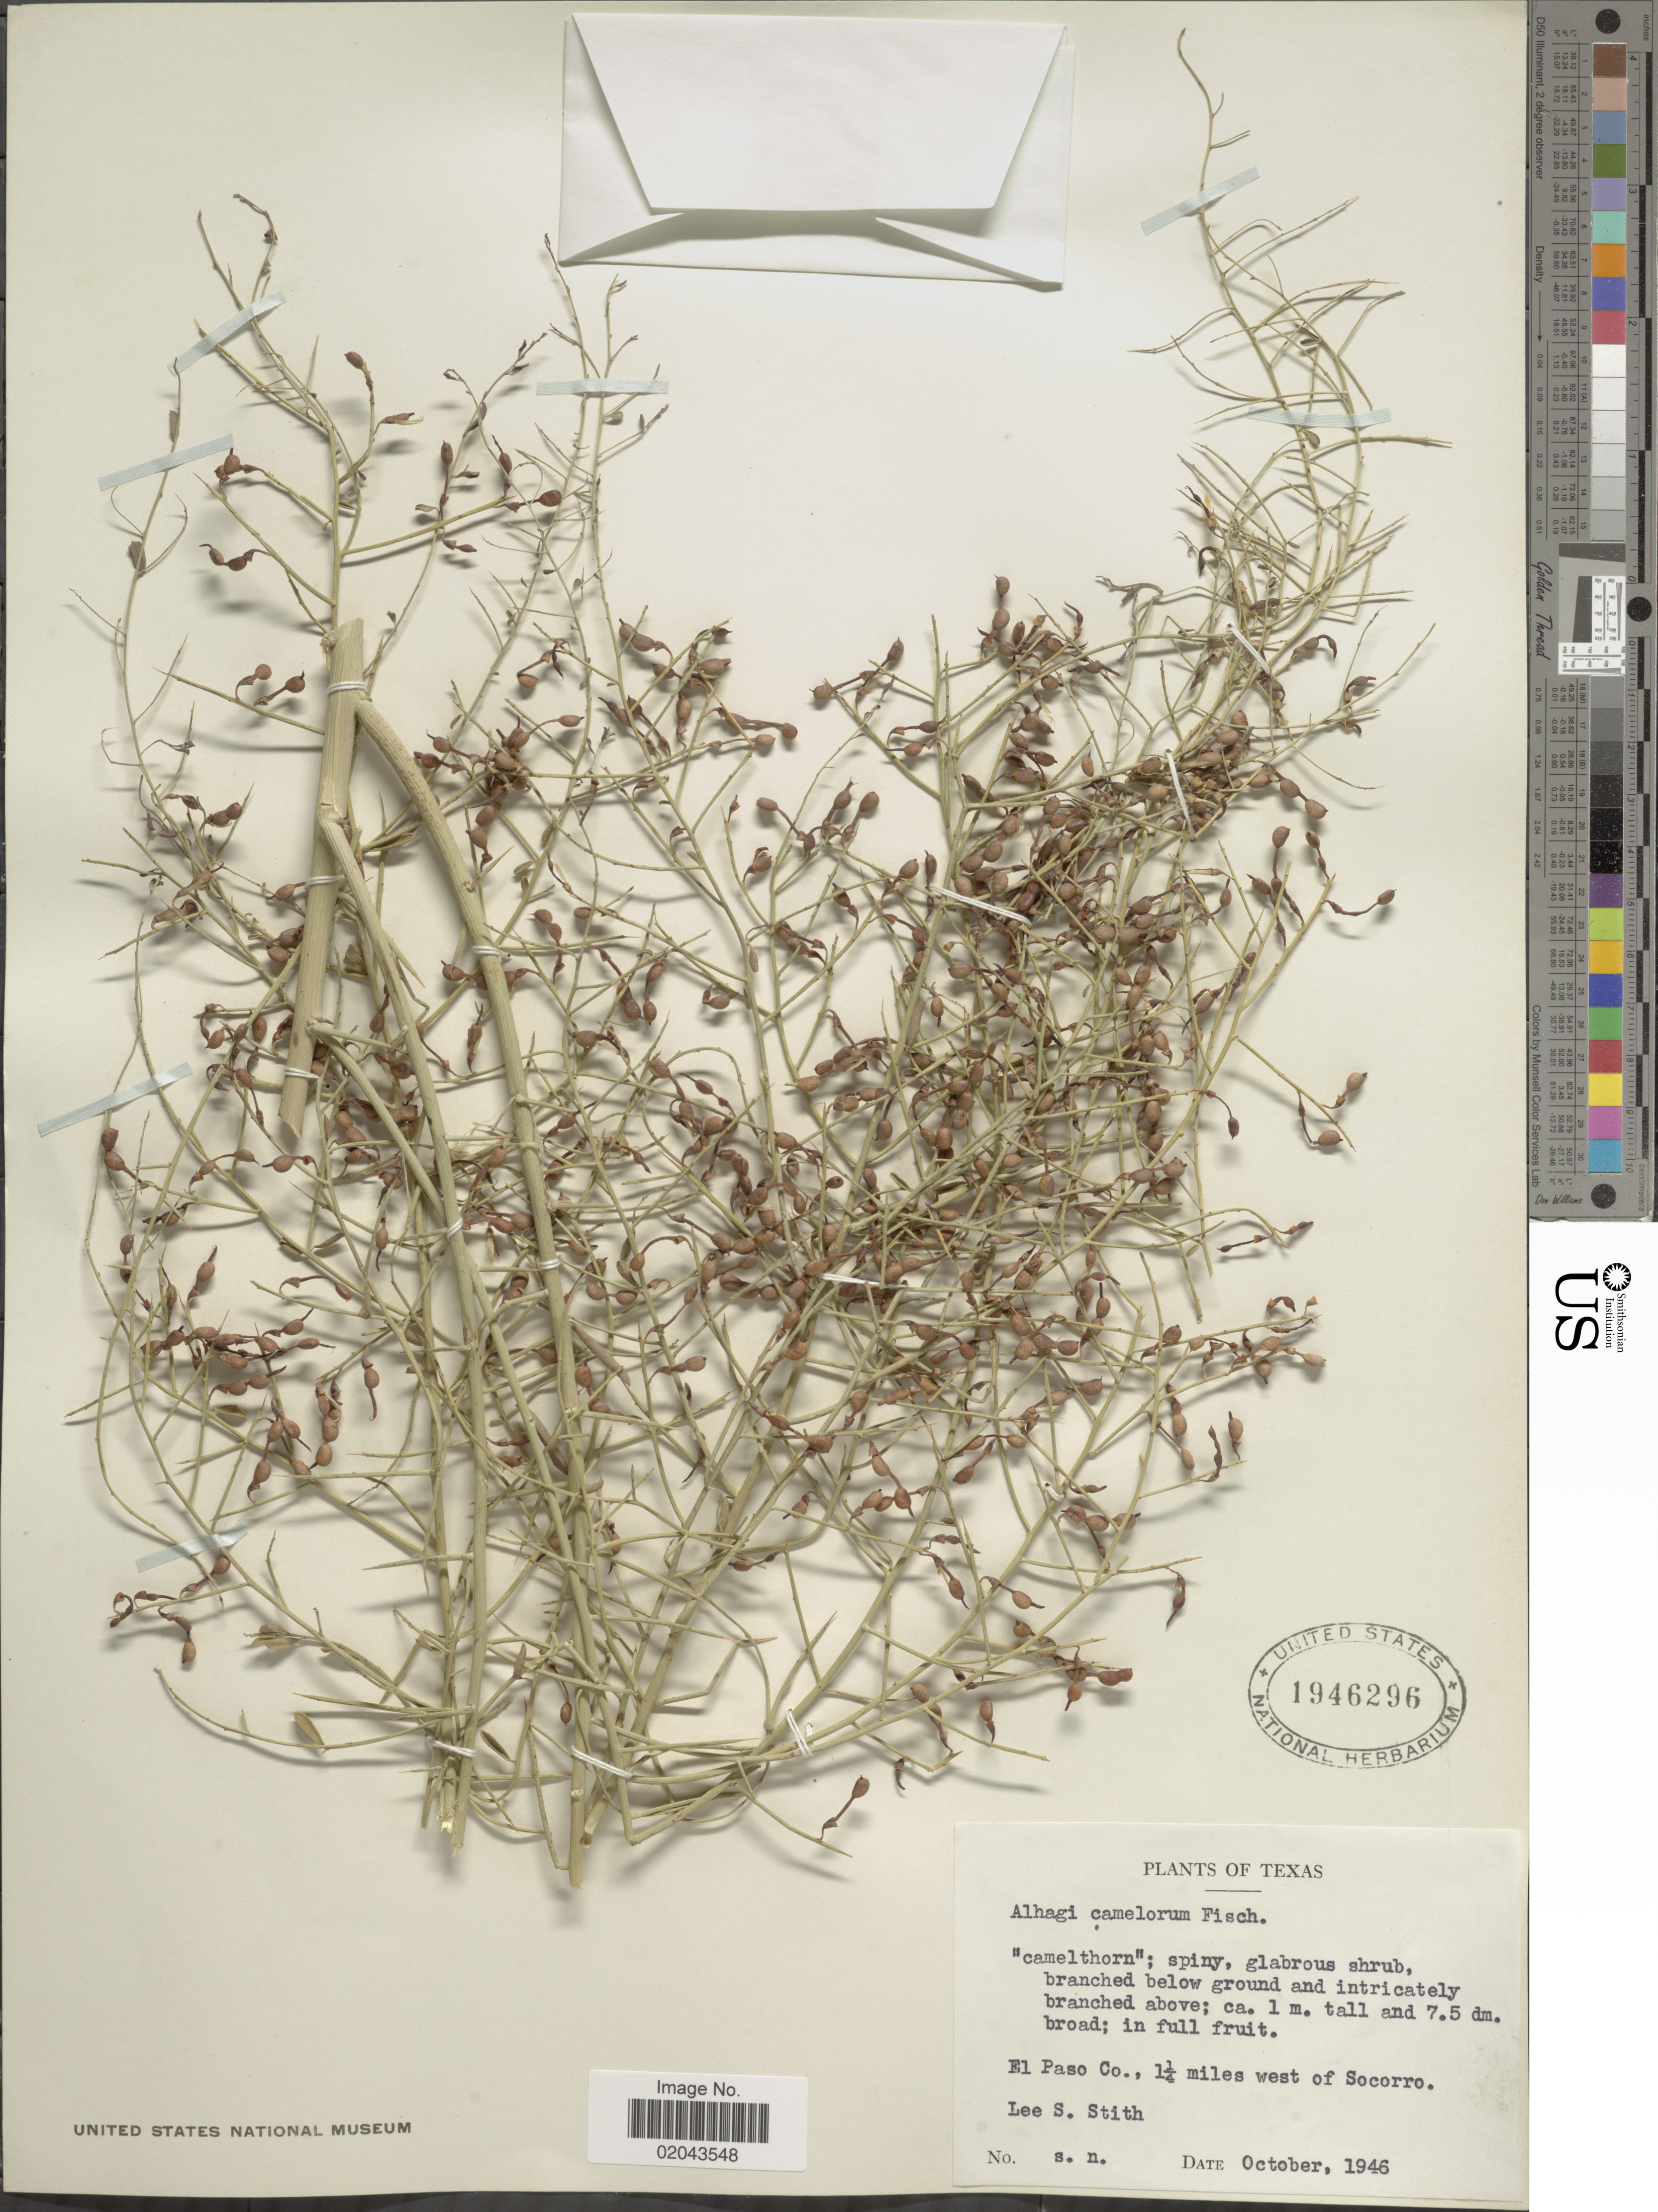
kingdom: Plantae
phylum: Tracheophyta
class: Magnoliopsida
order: Fabales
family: Fabaceae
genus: Alhagi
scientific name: Alhagi camelorum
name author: Fisch.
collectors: L. Stith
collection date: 1946-10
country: United States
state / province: Texas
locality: El Paso Co., 1 1/4 miles west of Socorro.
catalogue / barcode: US 1946296